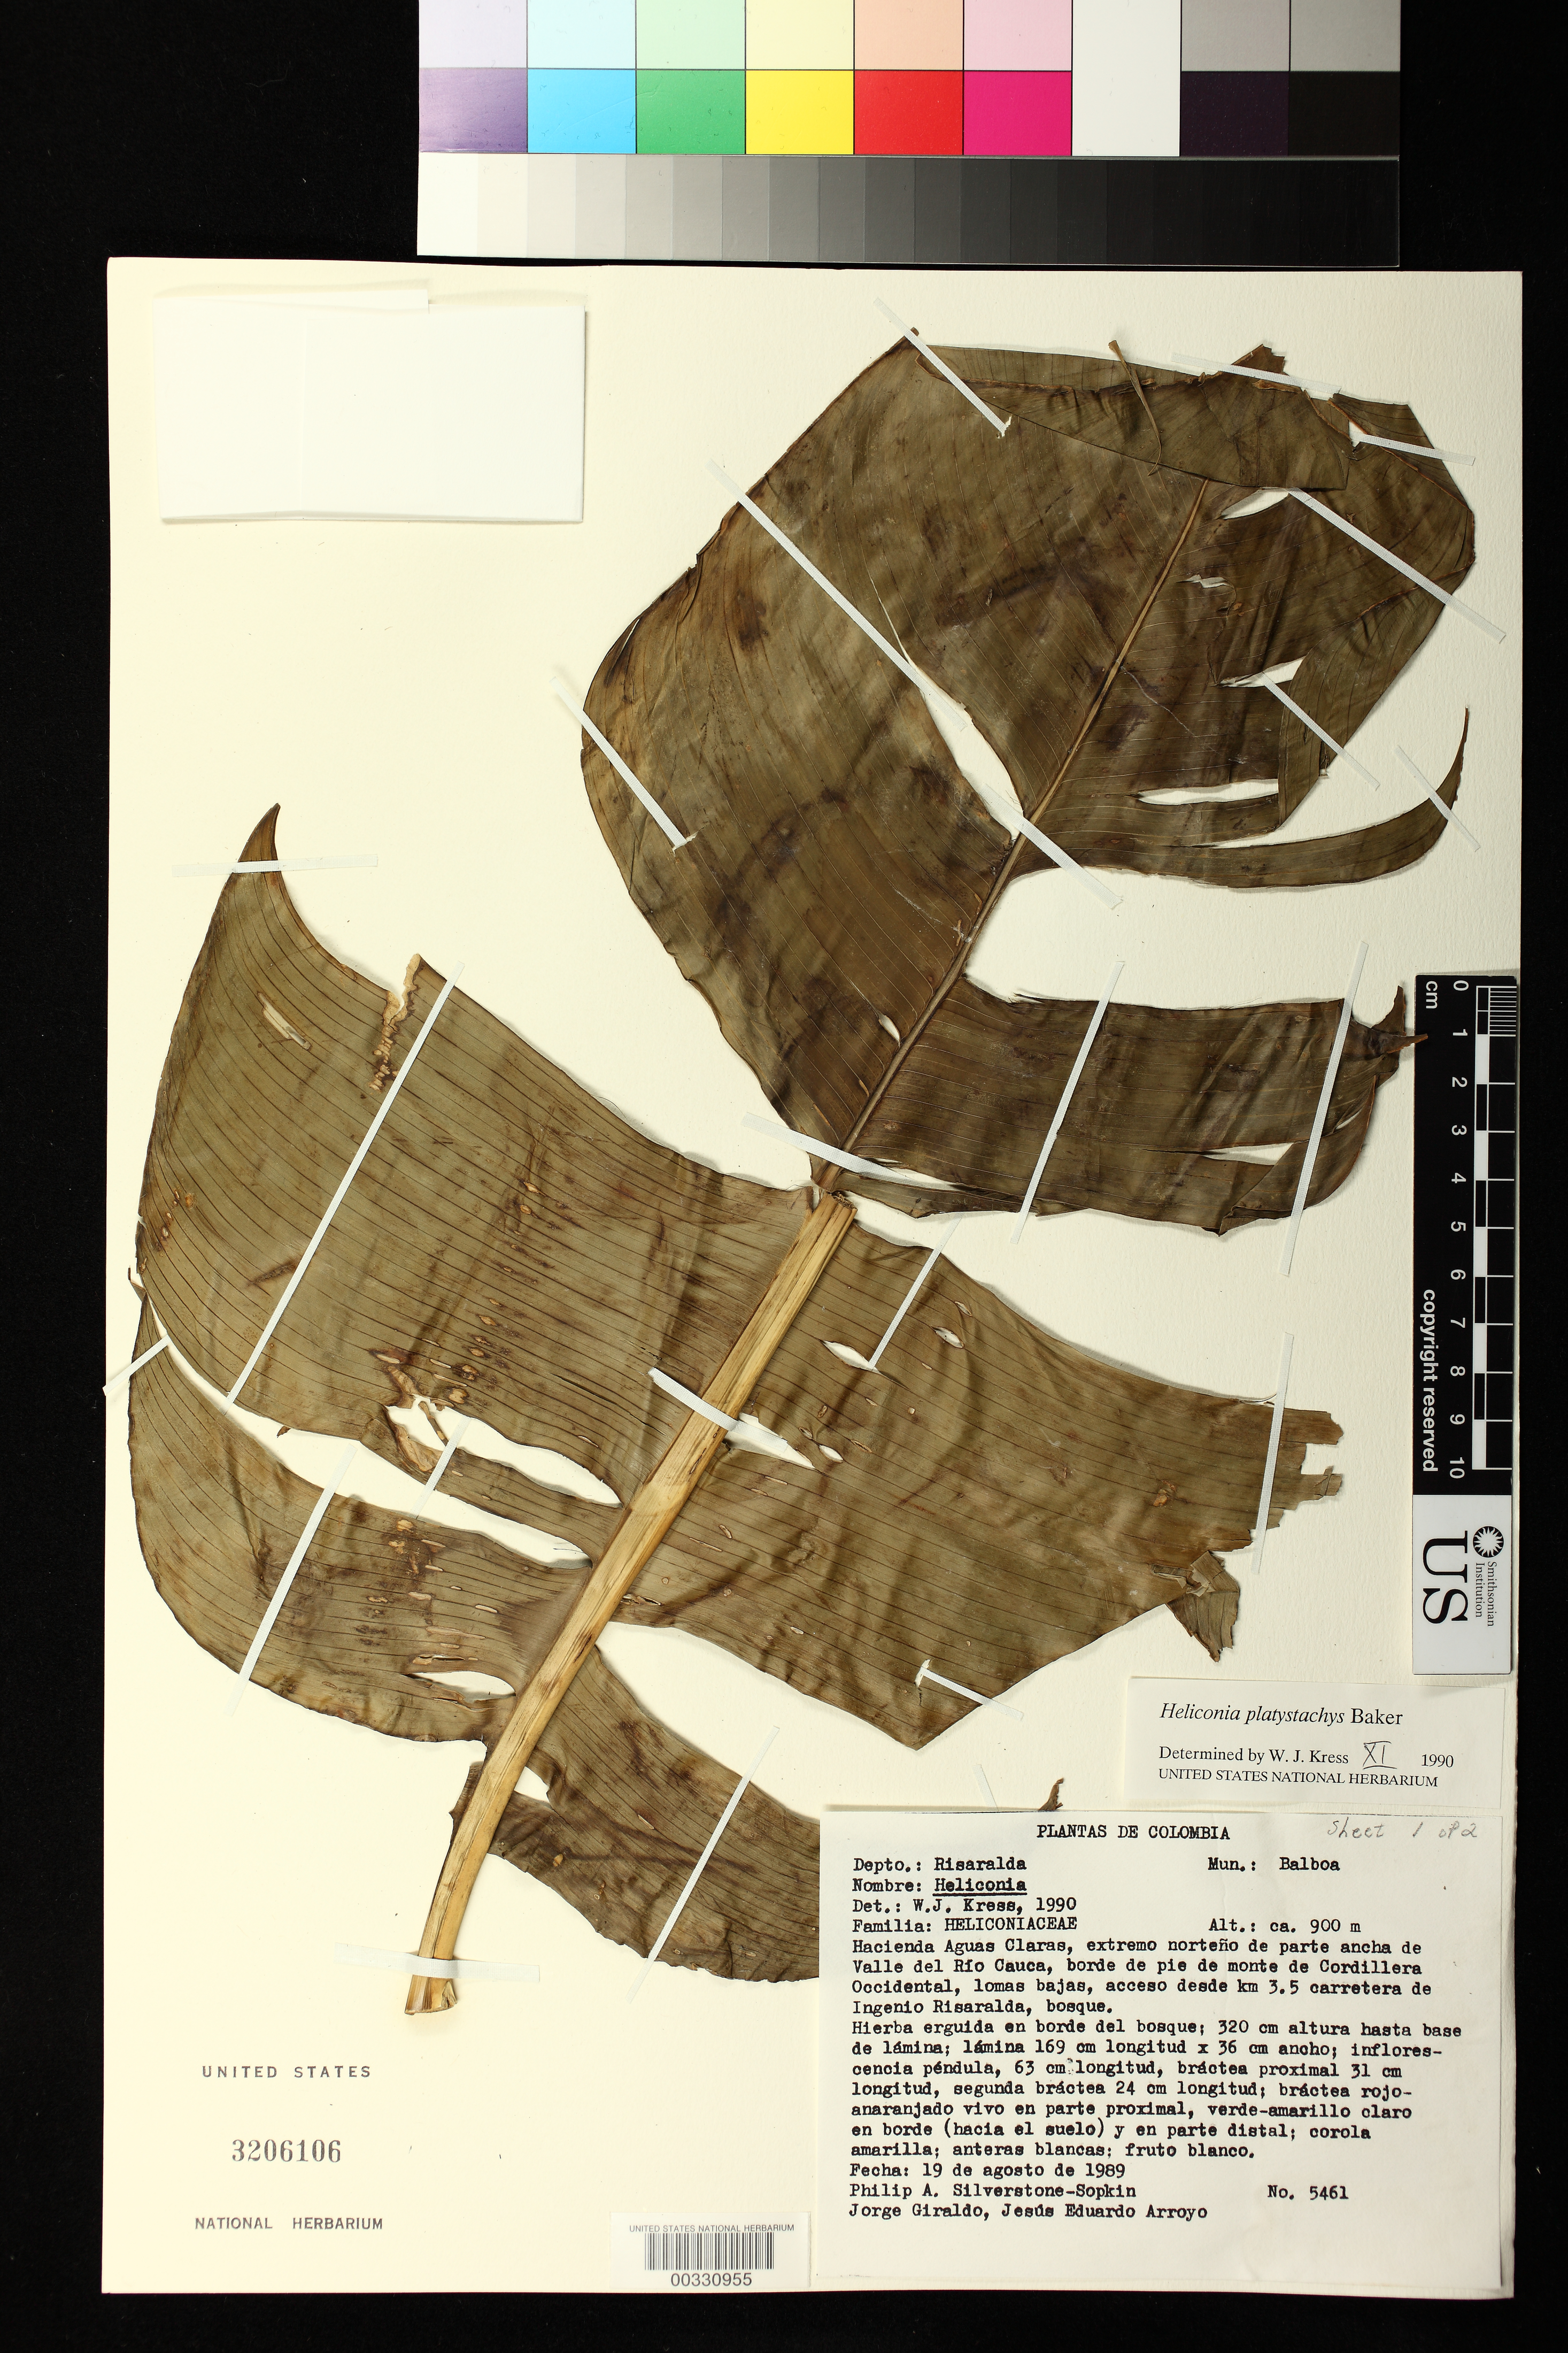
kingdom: Plantae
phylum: Tracheophyta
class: Liliopsida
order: Zingiberales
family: Heliconiaceae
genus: Heliconia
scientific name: Heliconia platystachys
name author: Baker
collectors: P. A. Silverstone-Sopkin, J. Giraldo & J. Arroyo V.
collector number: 5461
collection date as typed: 19 Aug 1989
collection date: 1989-08-19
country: Colombia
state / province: Risaralda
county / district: Balboa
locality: Mun of Balboa, Hacienda Aguas Clara, ...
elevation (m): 900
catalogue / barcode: US 3206106